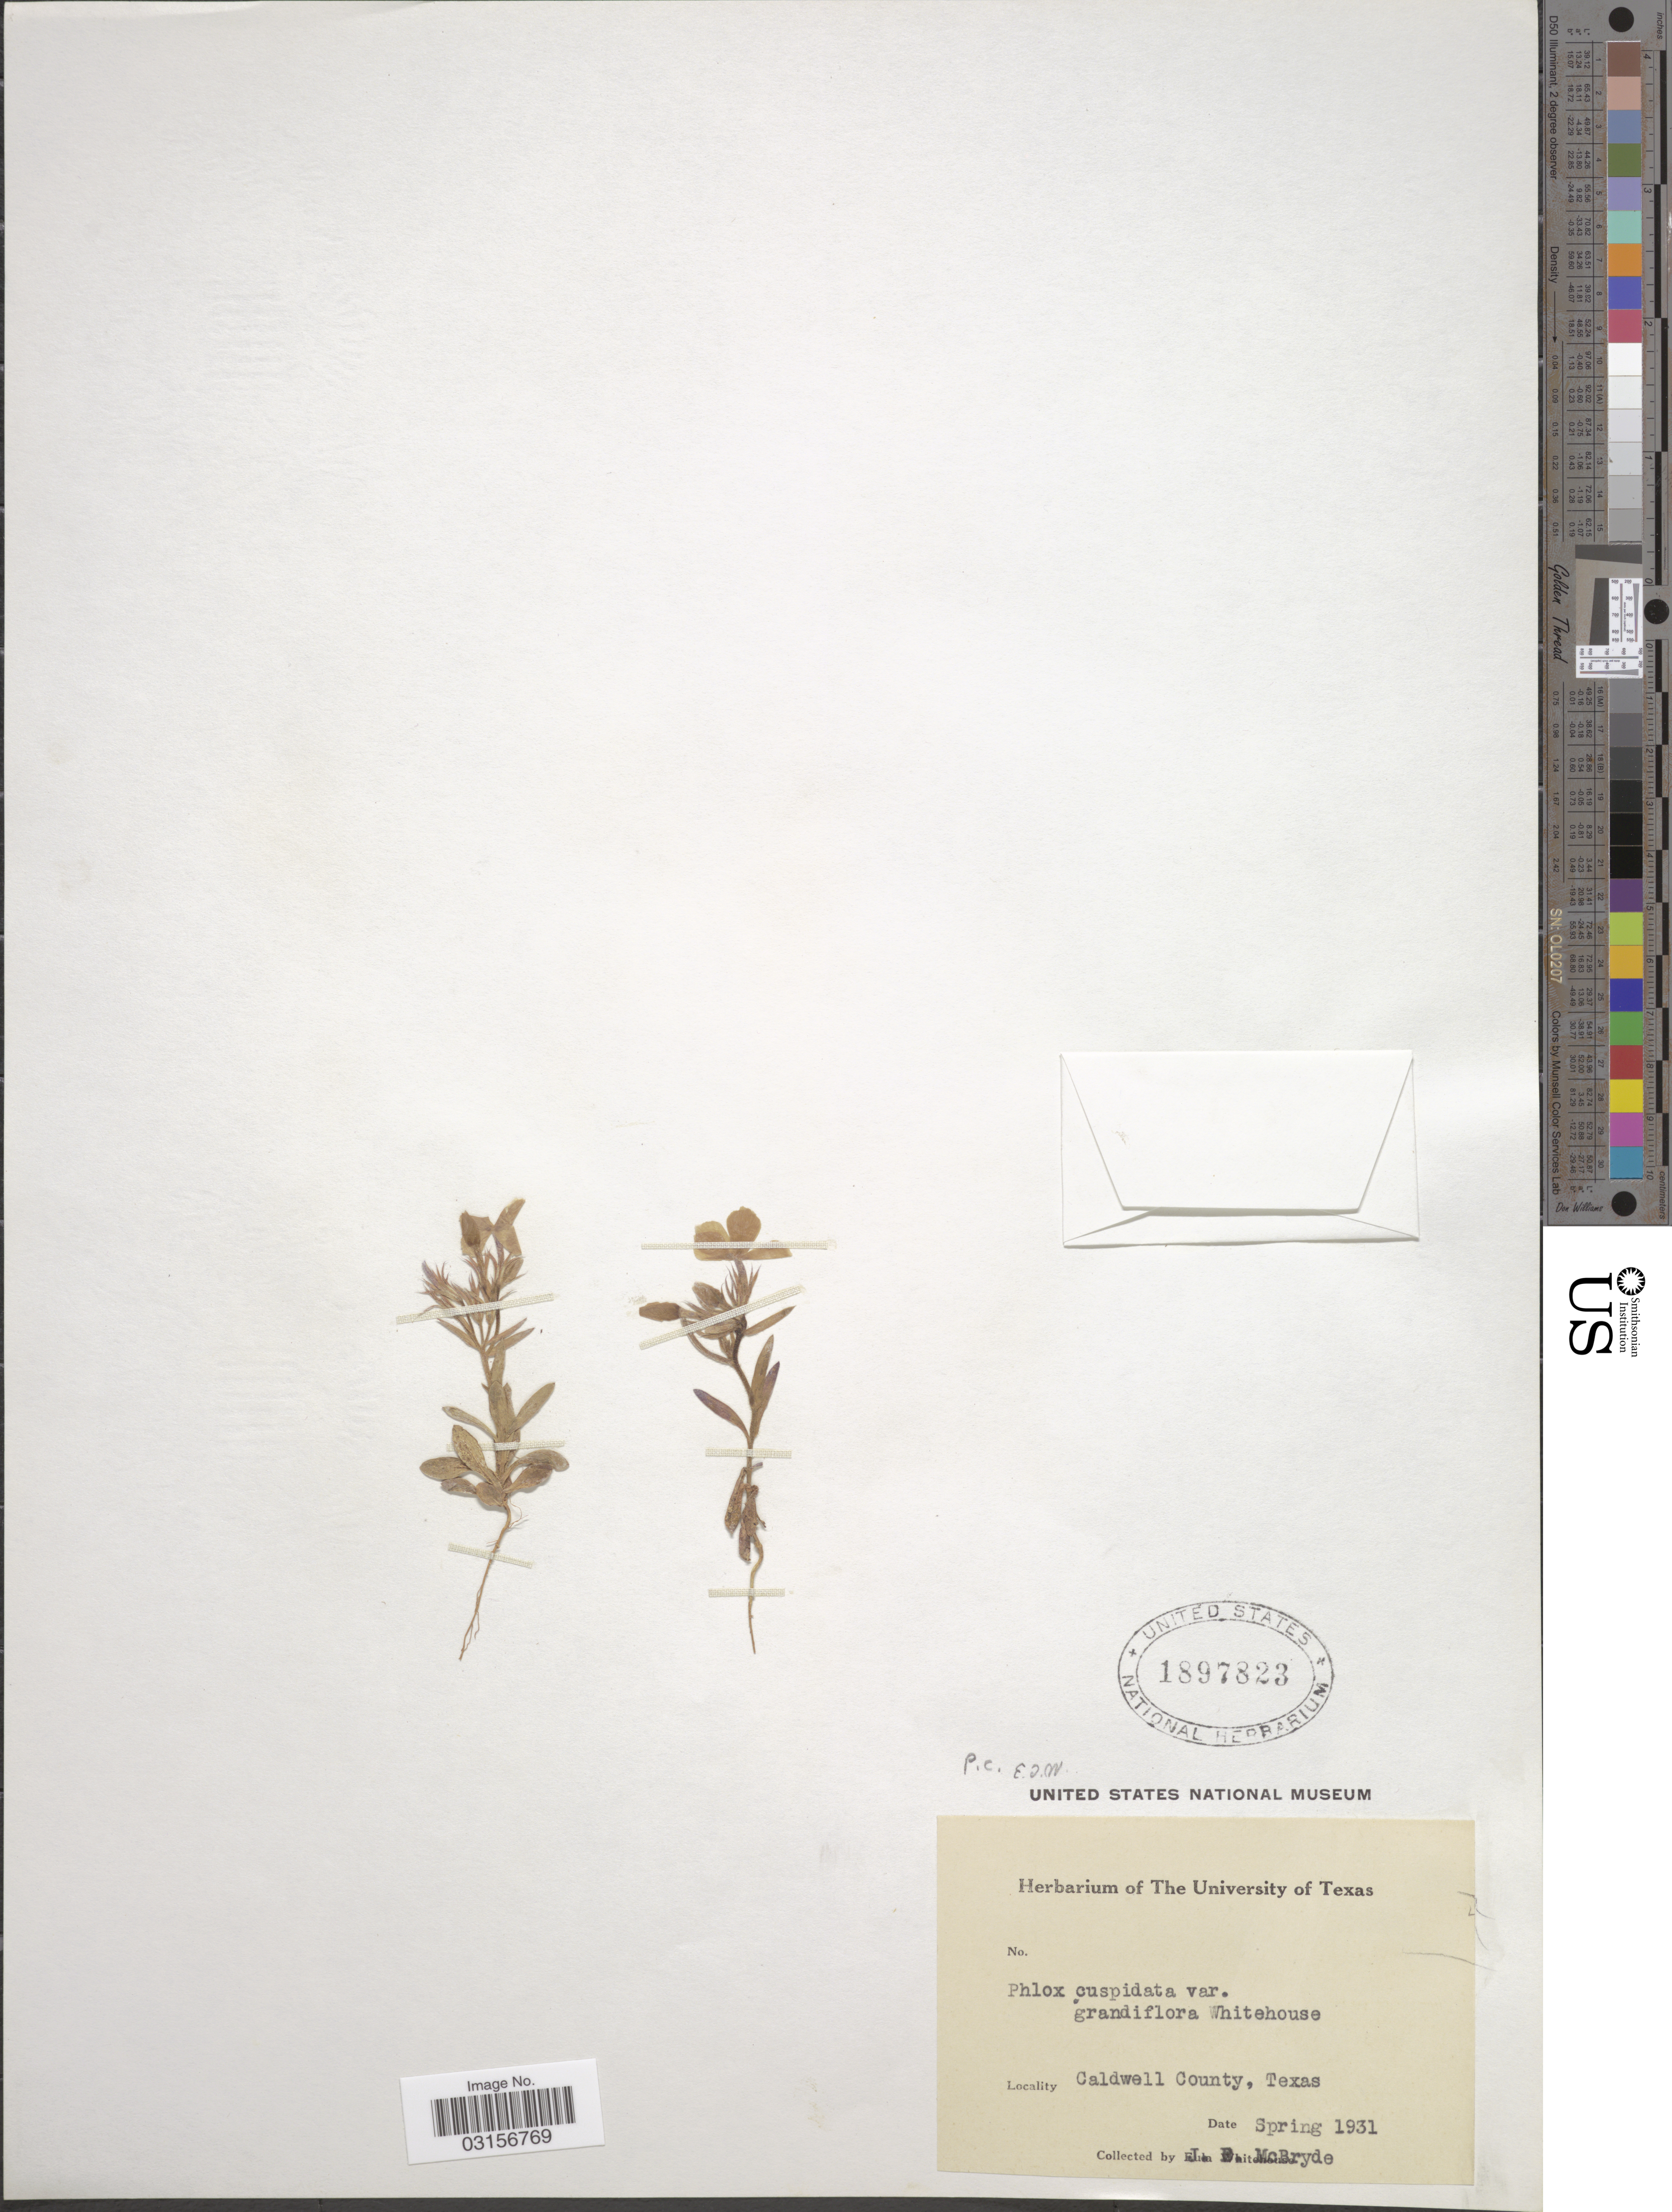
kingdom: Plantae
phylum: Tracheophyta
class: Magnoliopsida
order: Ericales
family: Polemoniaceae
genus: Phlox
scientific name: Phlox cuspidata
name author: Scheele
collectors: J. McBryde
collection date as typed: Spring 1931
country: United States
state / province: Texas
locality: Caldwell County, Texas.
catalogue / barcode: US 1897823